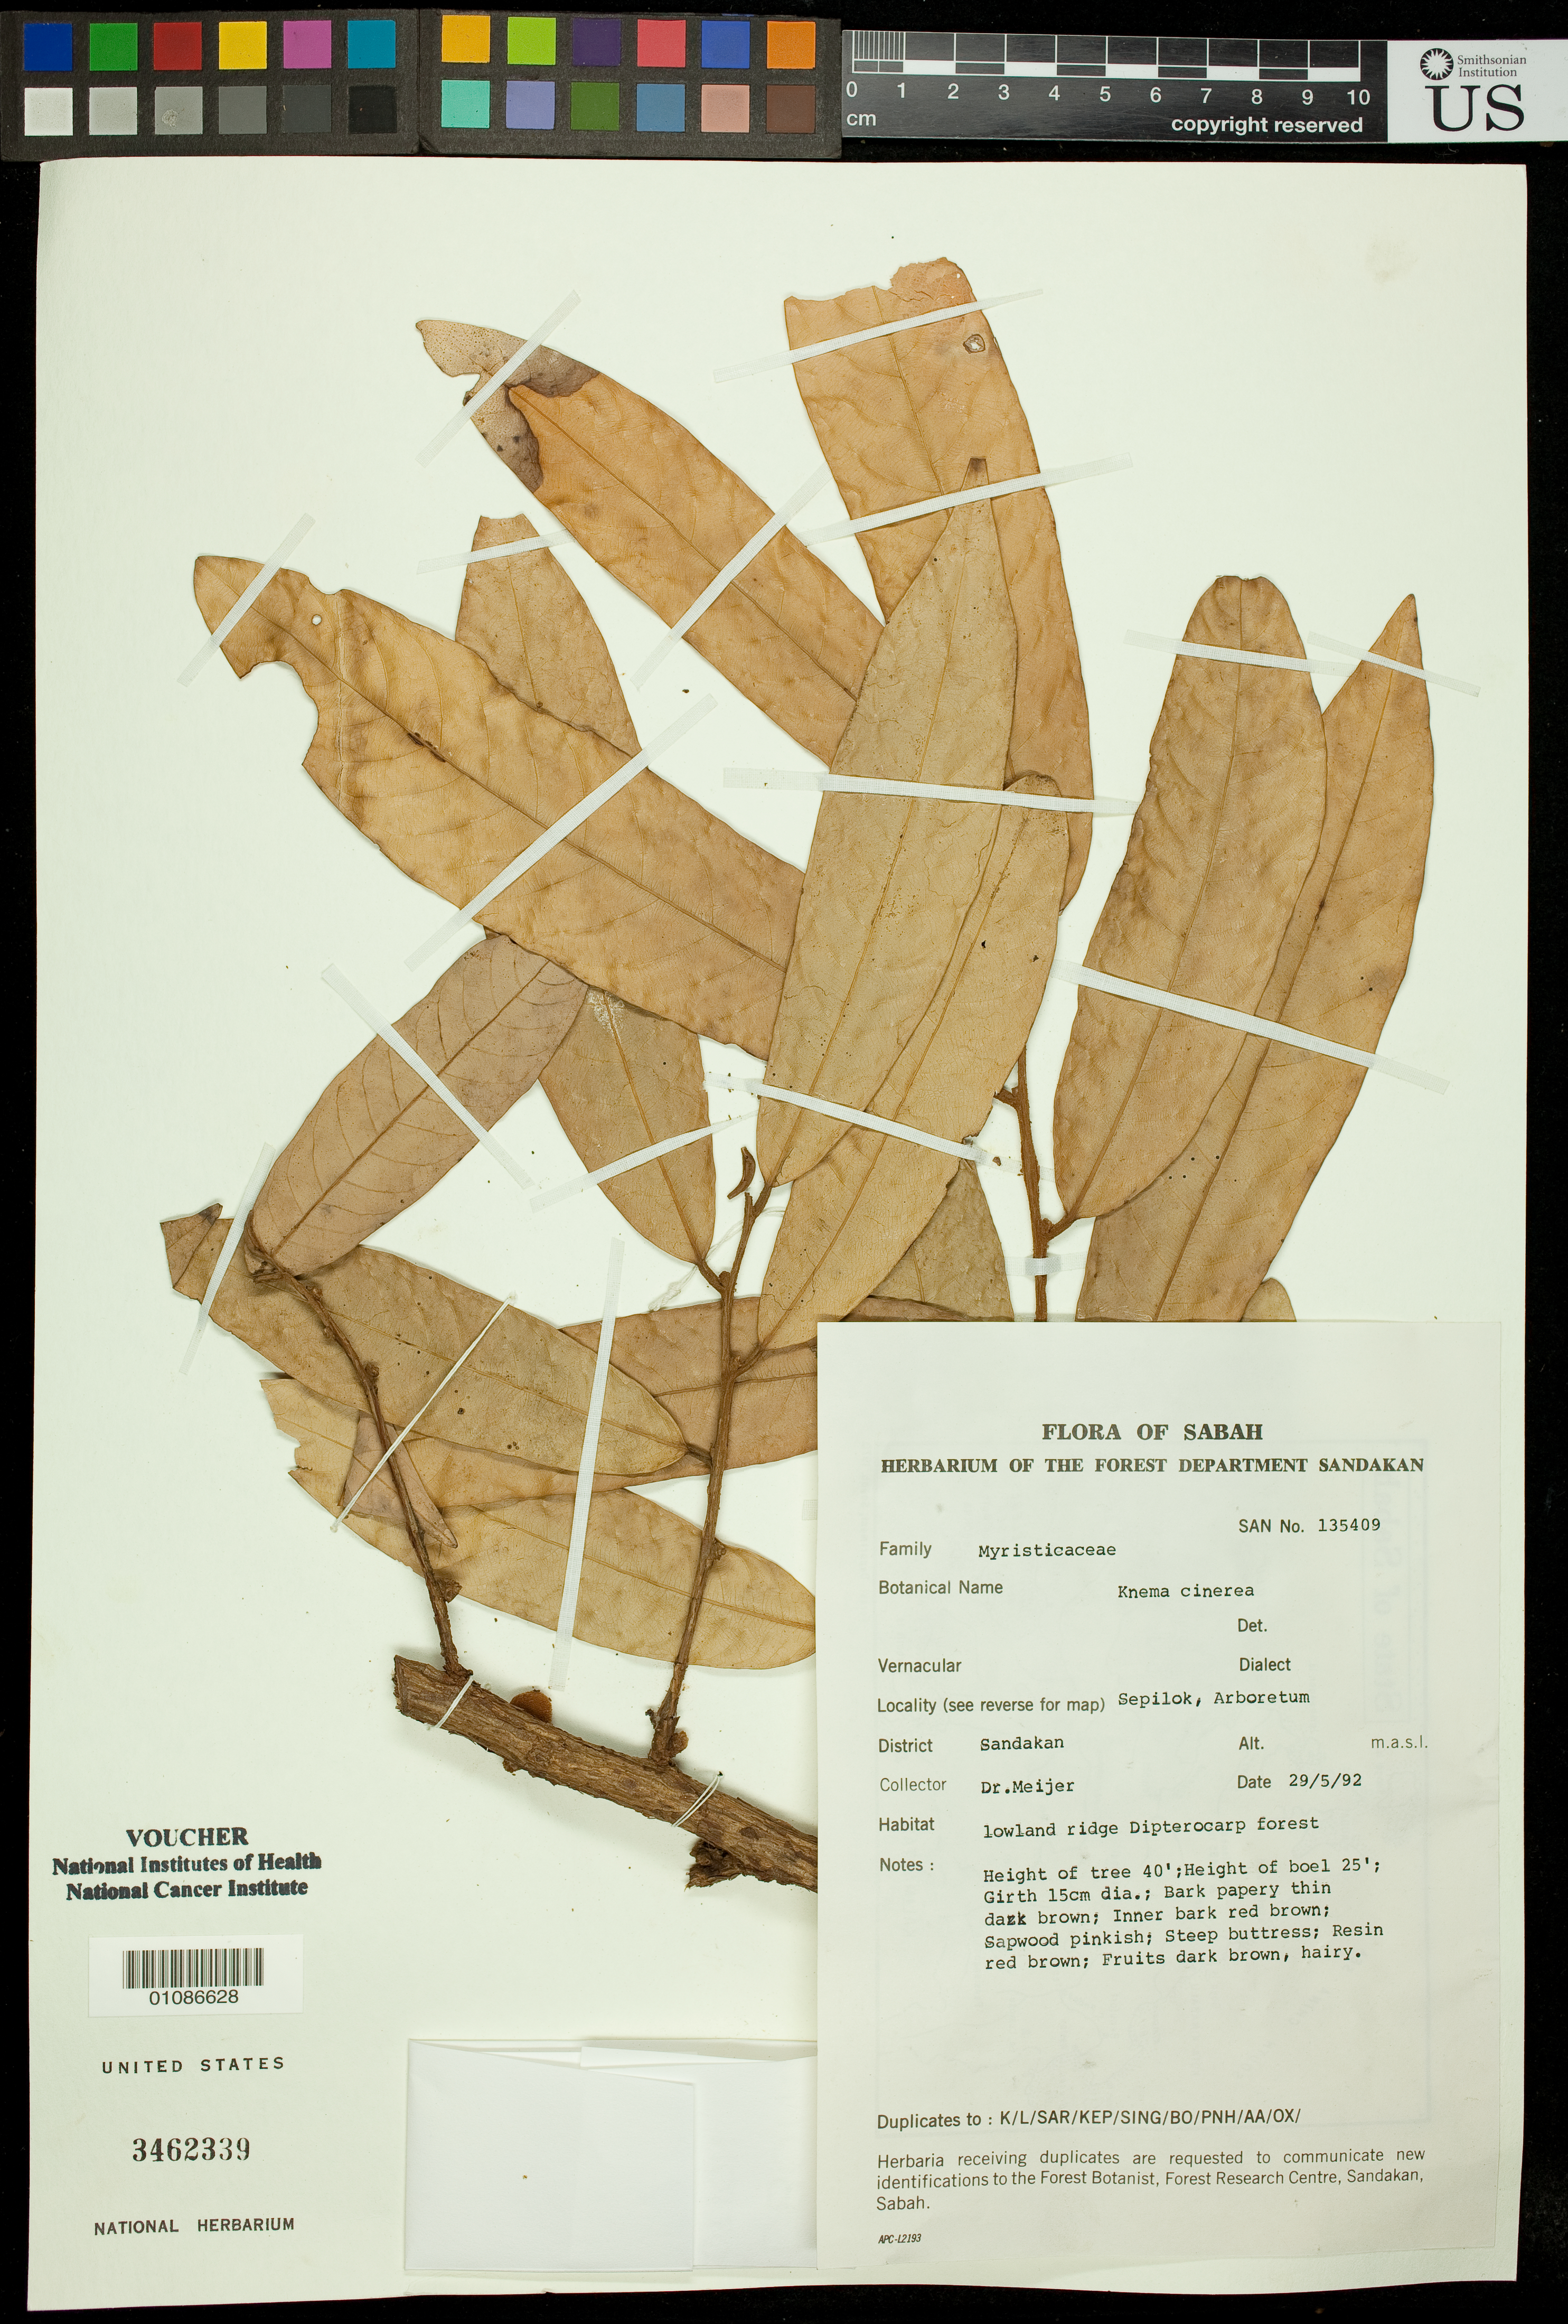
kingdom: Plantae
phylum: Tracheophyta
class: Magnoliopsida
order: Magnoliales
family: Myristicaceae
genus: Knema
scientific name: Knema cinerea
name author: (Poir.) Warb.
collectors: -- Meijer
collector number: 135409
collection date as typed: Transcribed d/m/y: 29/5/92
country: Malaysia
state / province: Sabah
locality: Sepilok, Arboretum. District Sandakan.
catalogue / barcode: US 3462339